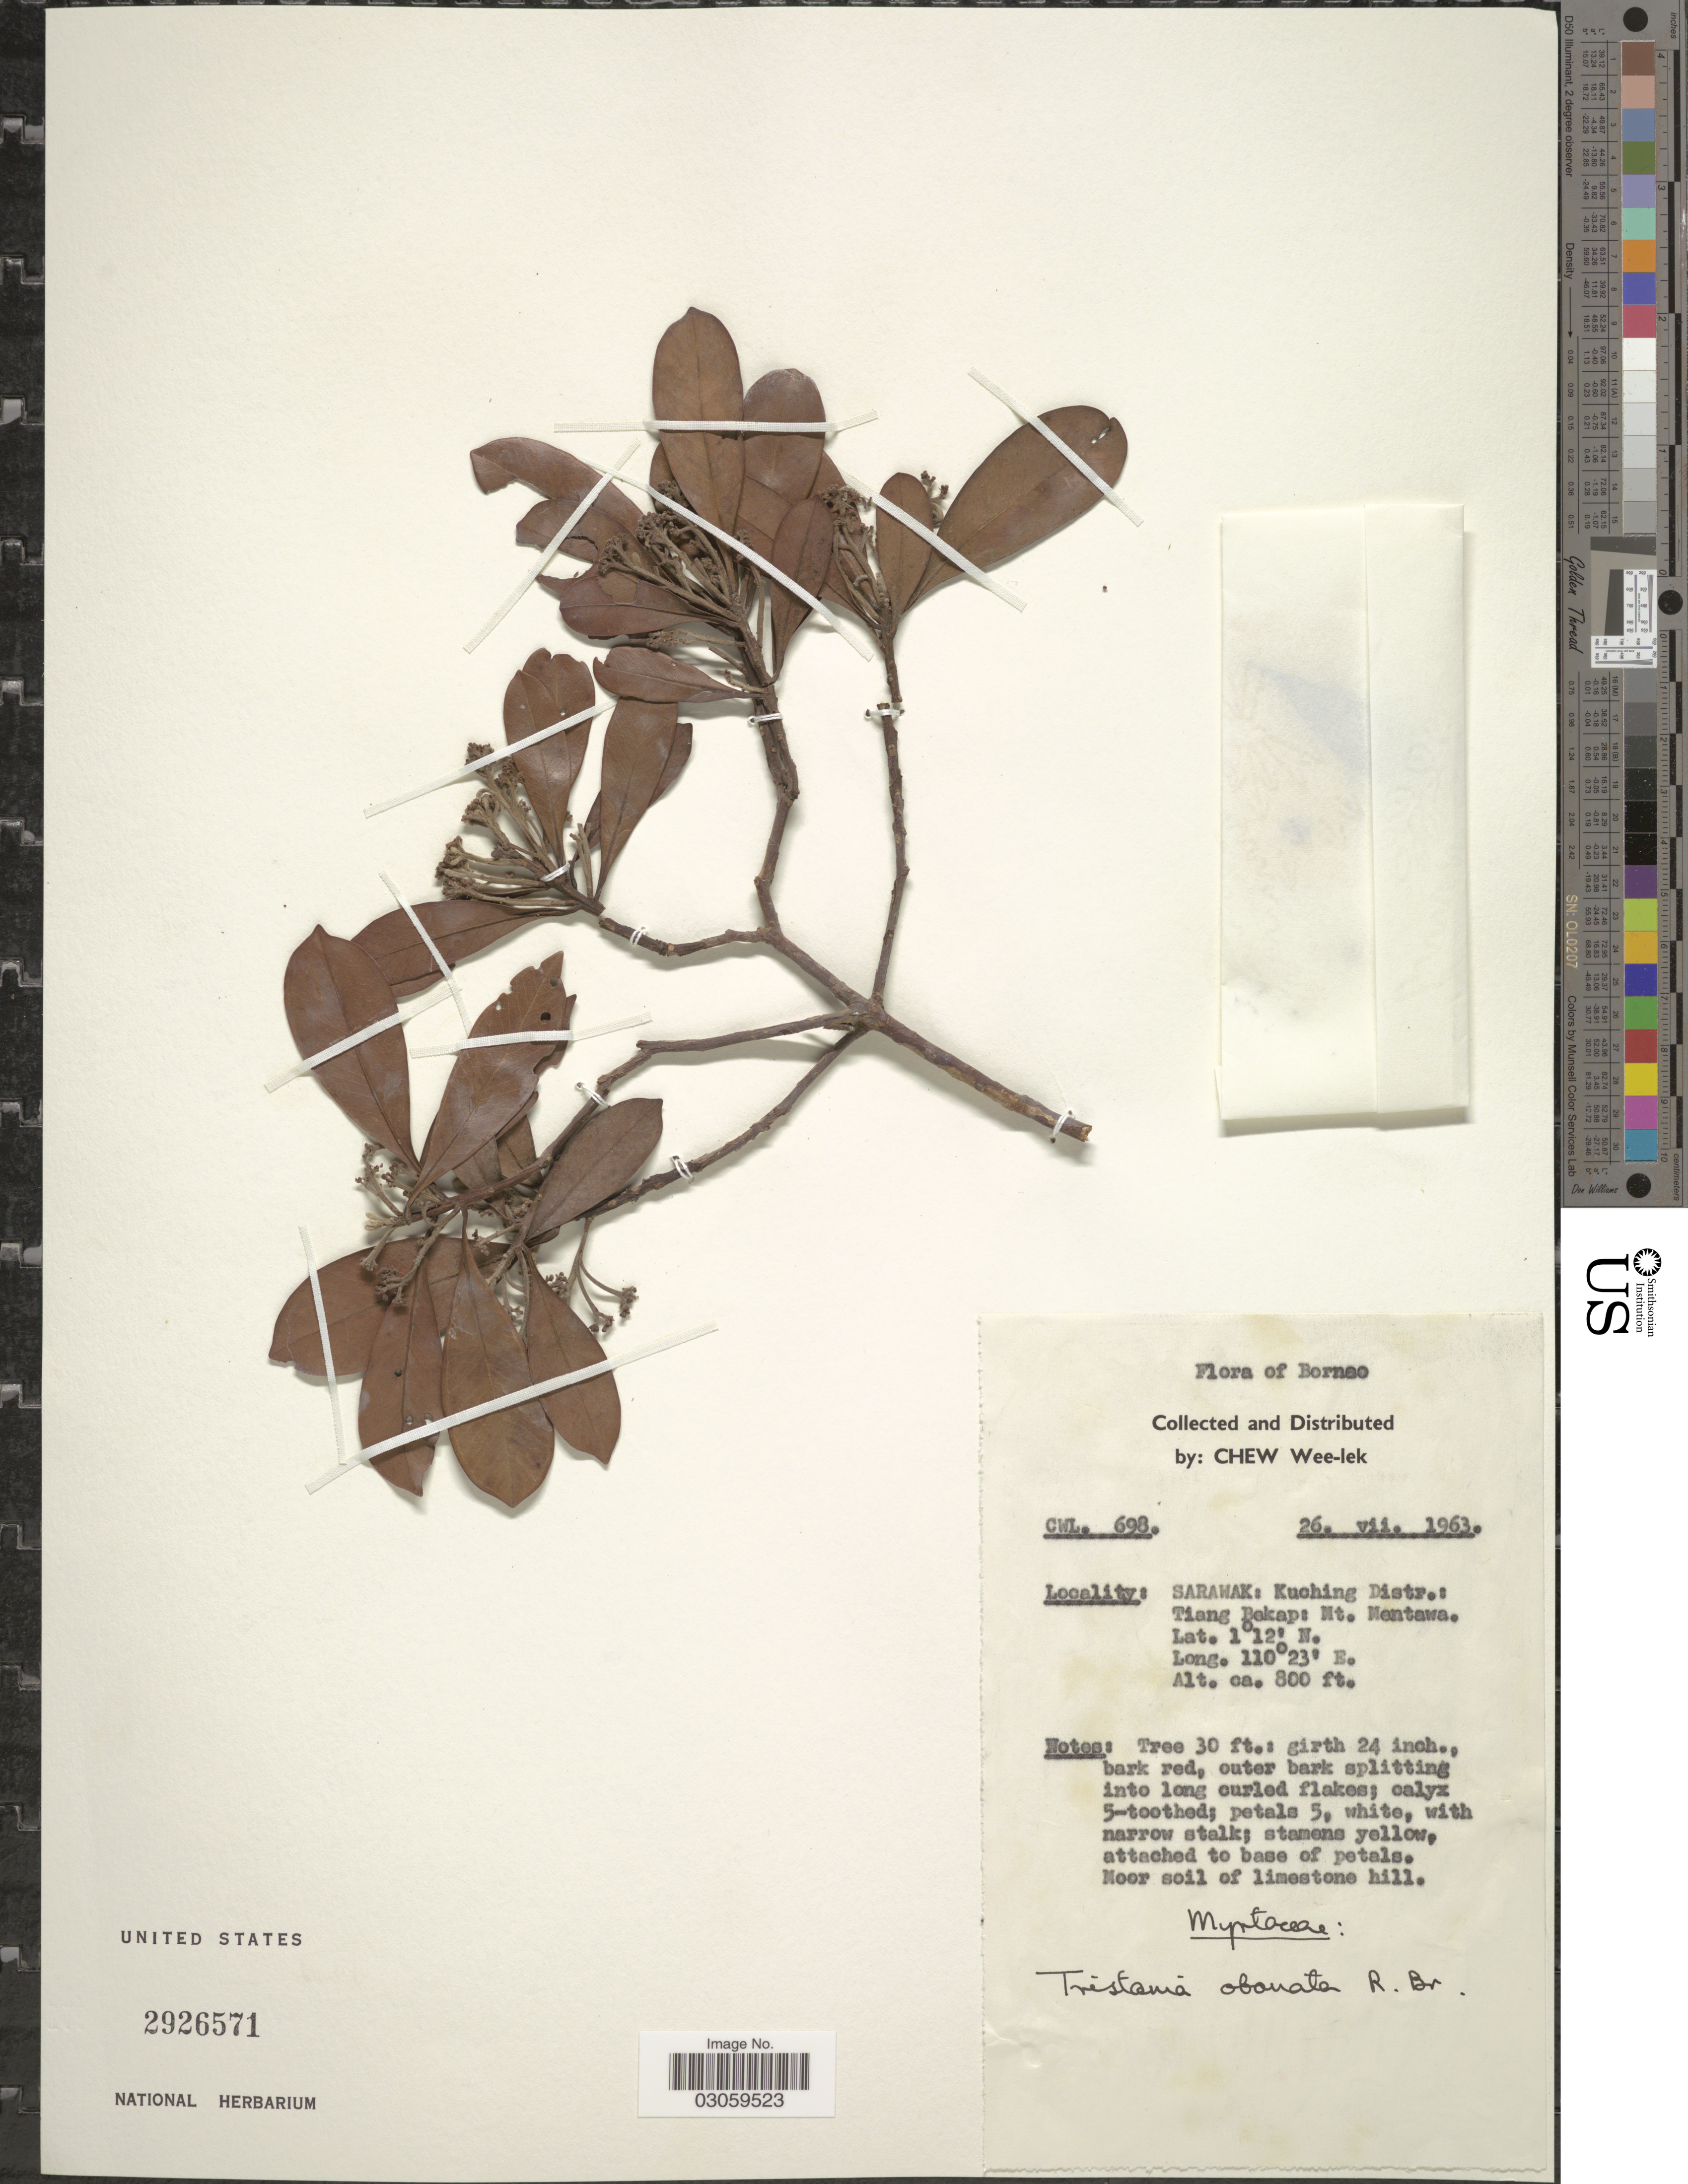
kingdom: Plantae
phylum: Tracheophyta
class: Magnoliopsida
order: Myrtales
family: Myrtaceae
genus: Tristaniopsis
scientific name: Tristaniopsis obovata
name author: (Benn.) P.G. Wilson & J. T. Waterh.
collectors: W. Chew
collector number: CWL698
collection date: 1963-07-26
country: Malaysia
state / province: Sarawak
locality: Borneo. Kuching Distr.: Tiang Bekap: Mt. Mentawa.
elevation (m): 244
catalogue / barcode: US 2926571